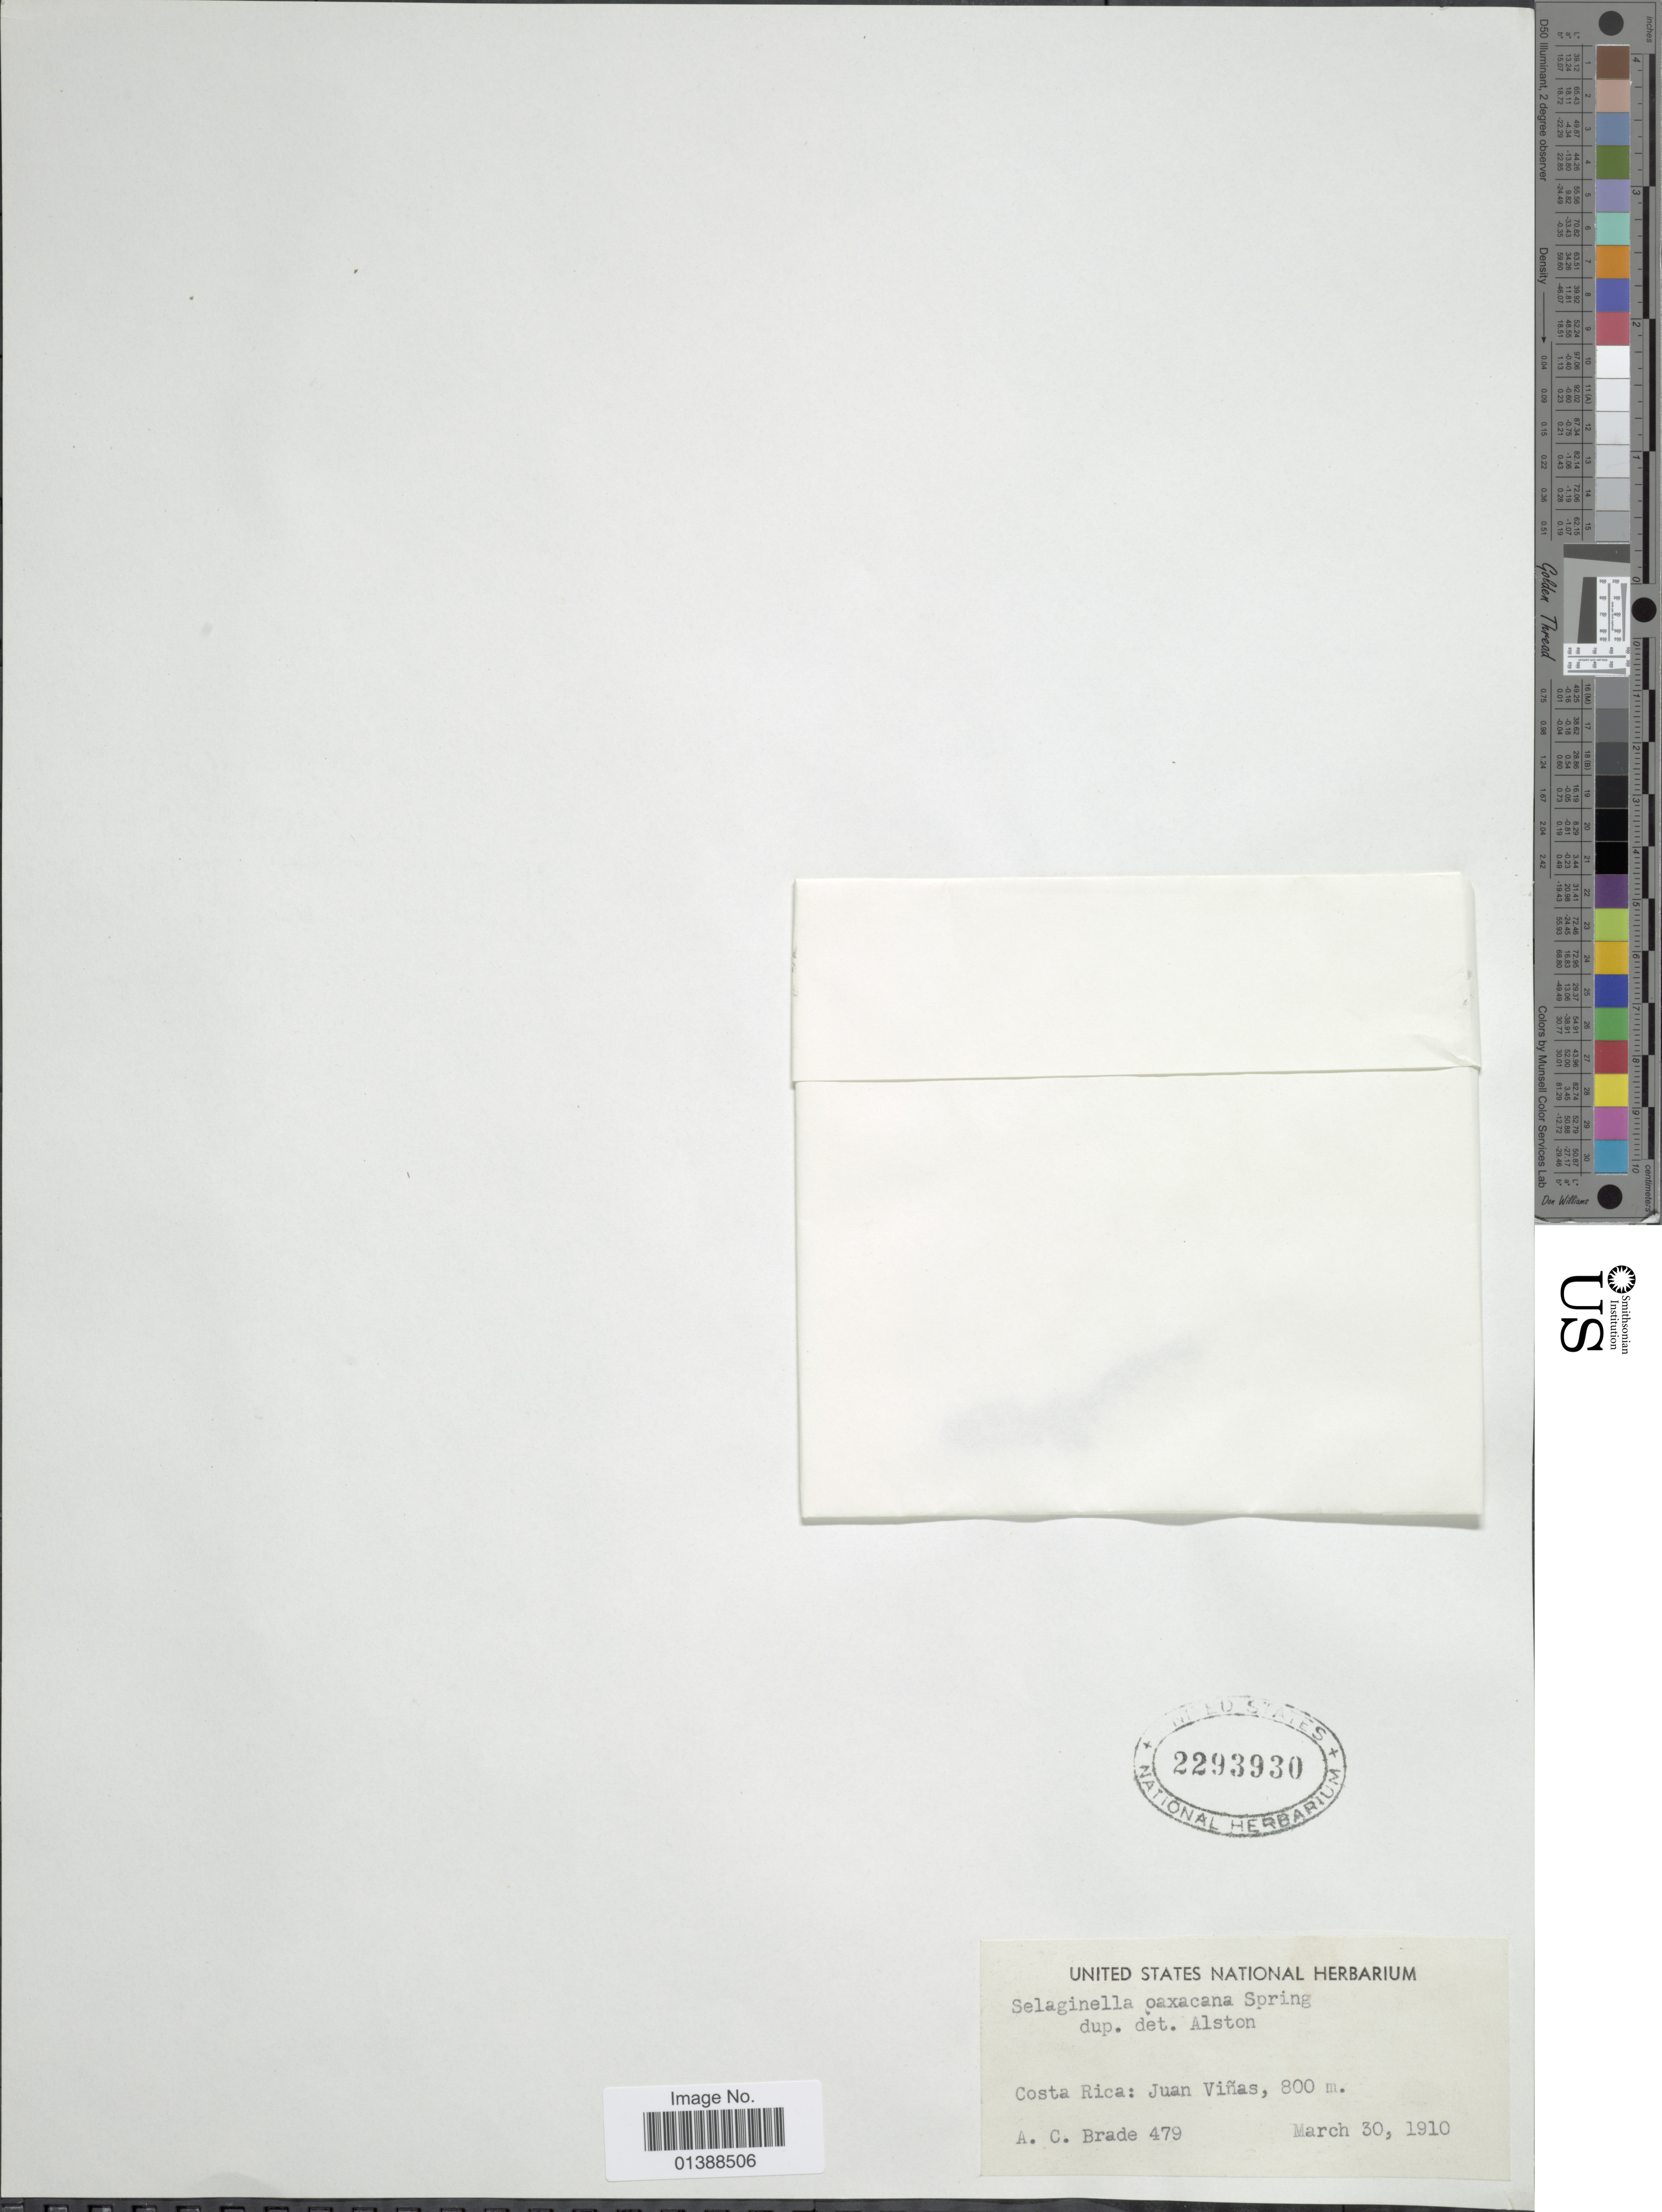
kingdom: Plantae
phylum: Tracheophyta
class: Lycopodiopsida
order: Selaginellales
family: Selaginellaceae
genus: Selaginella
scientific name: Selaginella oaxacana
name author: Spring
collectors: A. C. Brade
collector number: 479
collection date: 1910-03-30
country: Costa Rica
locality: Juan Viñas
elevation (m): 800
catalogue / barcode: US 2293930